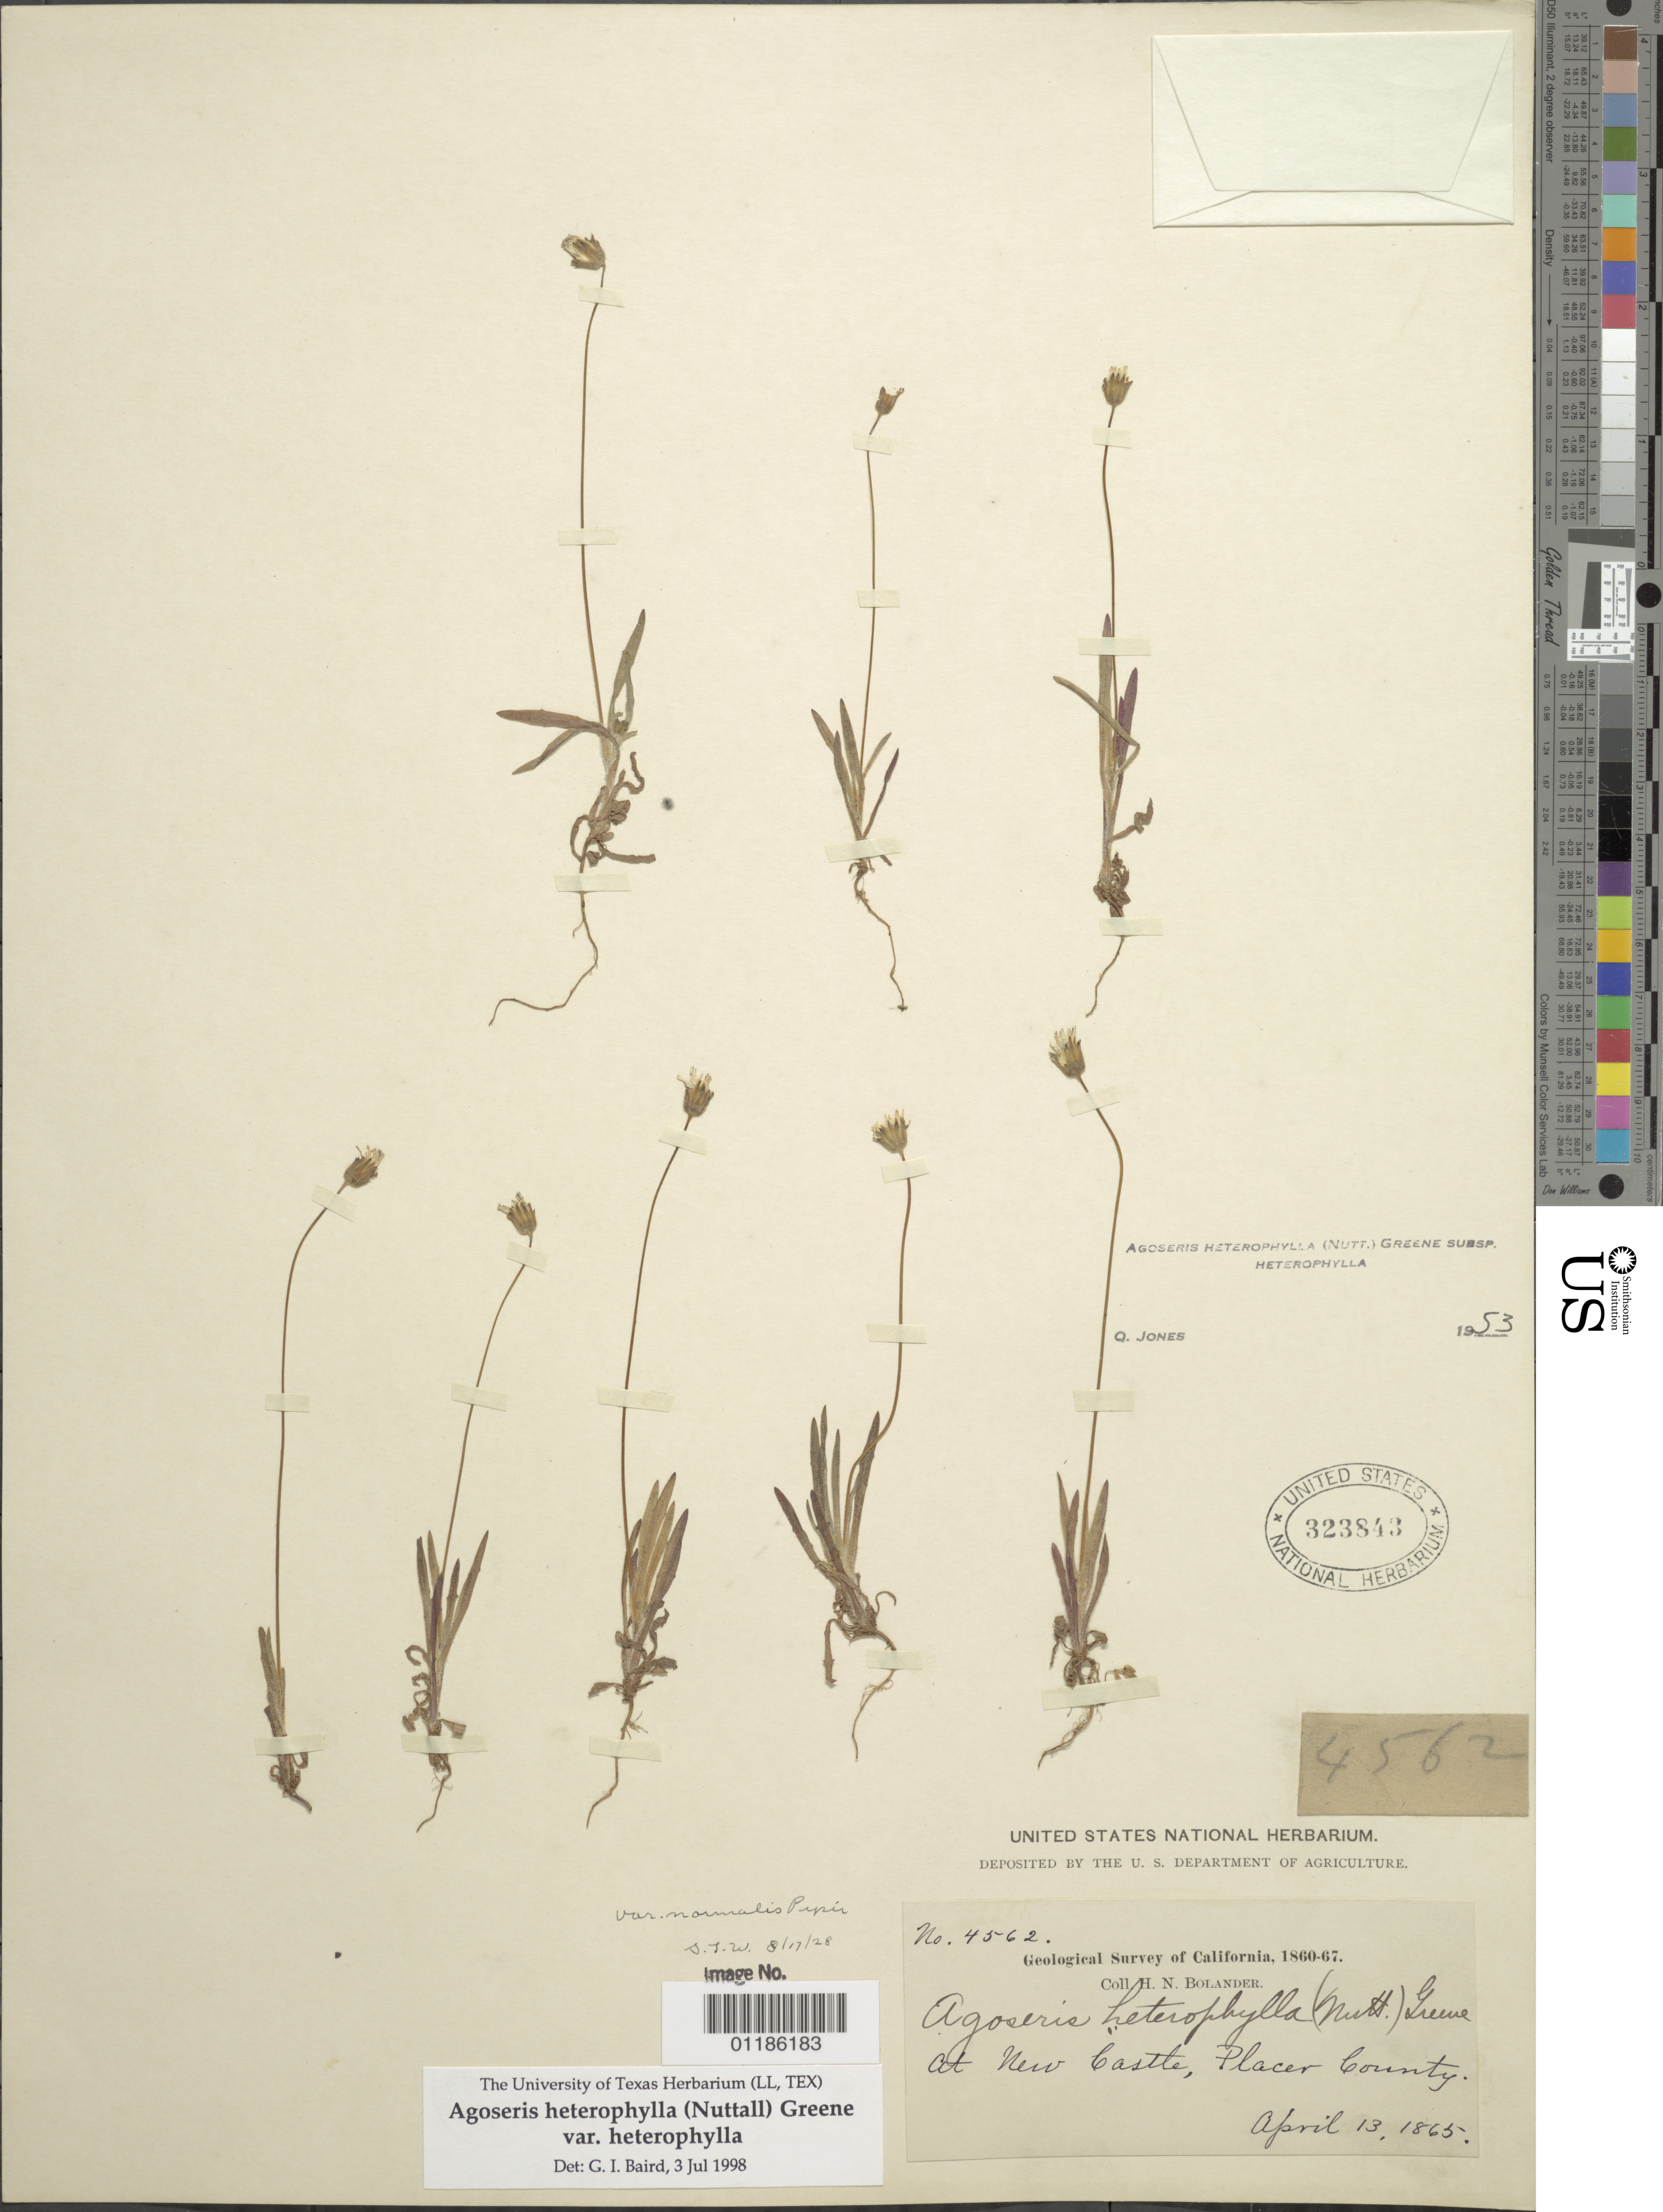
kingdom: Plantae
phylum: Tracheophyta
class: Magnoliopsida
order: Asterales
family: Asteraceae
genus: Agoseris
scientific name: Agoseris heterophylla subsp. heterophylla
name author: (Nutt.) Greene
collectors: H. Bolander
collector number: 4562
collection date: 1865-04-13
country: United States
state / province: California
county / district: Placer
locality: New Castle.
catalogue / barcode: US 323843